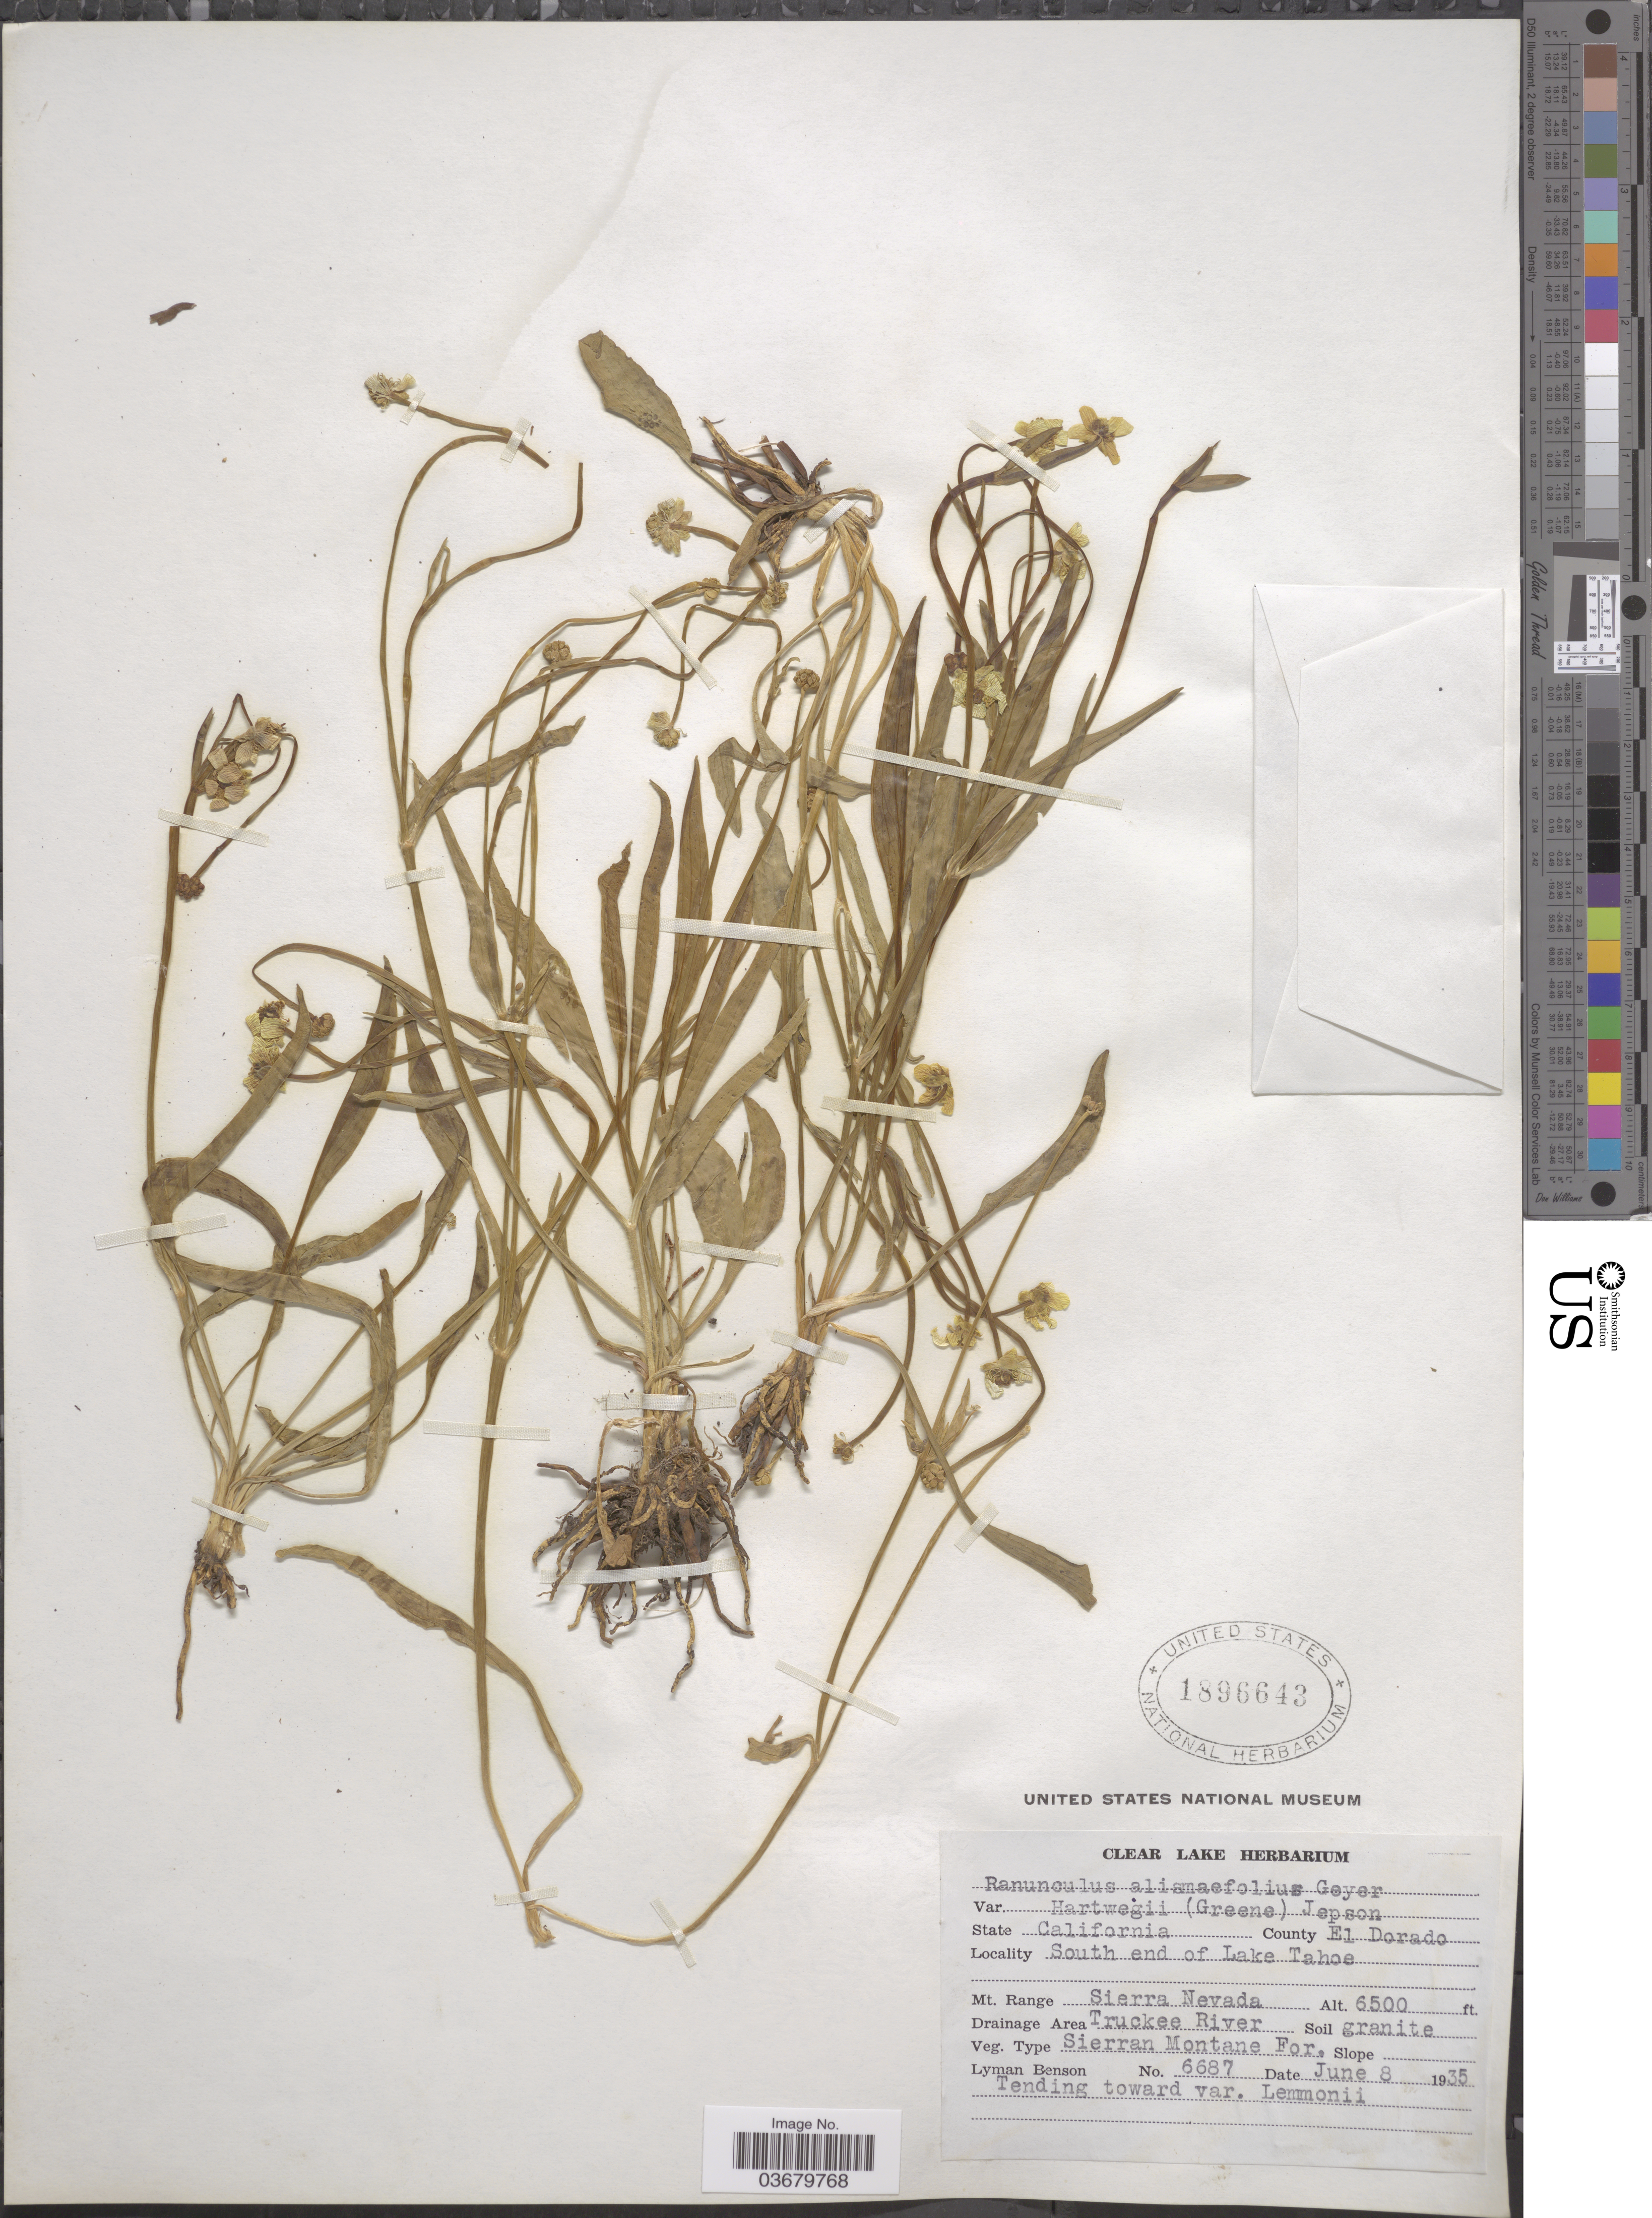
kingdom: Plantae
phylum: Tracheophyta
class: Magnoliopsida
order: Ranunculales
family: Ranunculaceae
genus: Ranunculus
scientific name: Ranunculus alismifolius var. hartwegii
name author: (Greene) Jeps.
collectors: L. D. Benson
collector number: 6687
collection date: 1935-06-08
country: United States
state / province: California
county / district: El Dorado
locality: County El Dorado. South end of Lake Tahoe. Mt. Range Sierra Nevada Drainage Area Truckee River.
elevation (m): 1981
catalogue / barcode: US 1896643